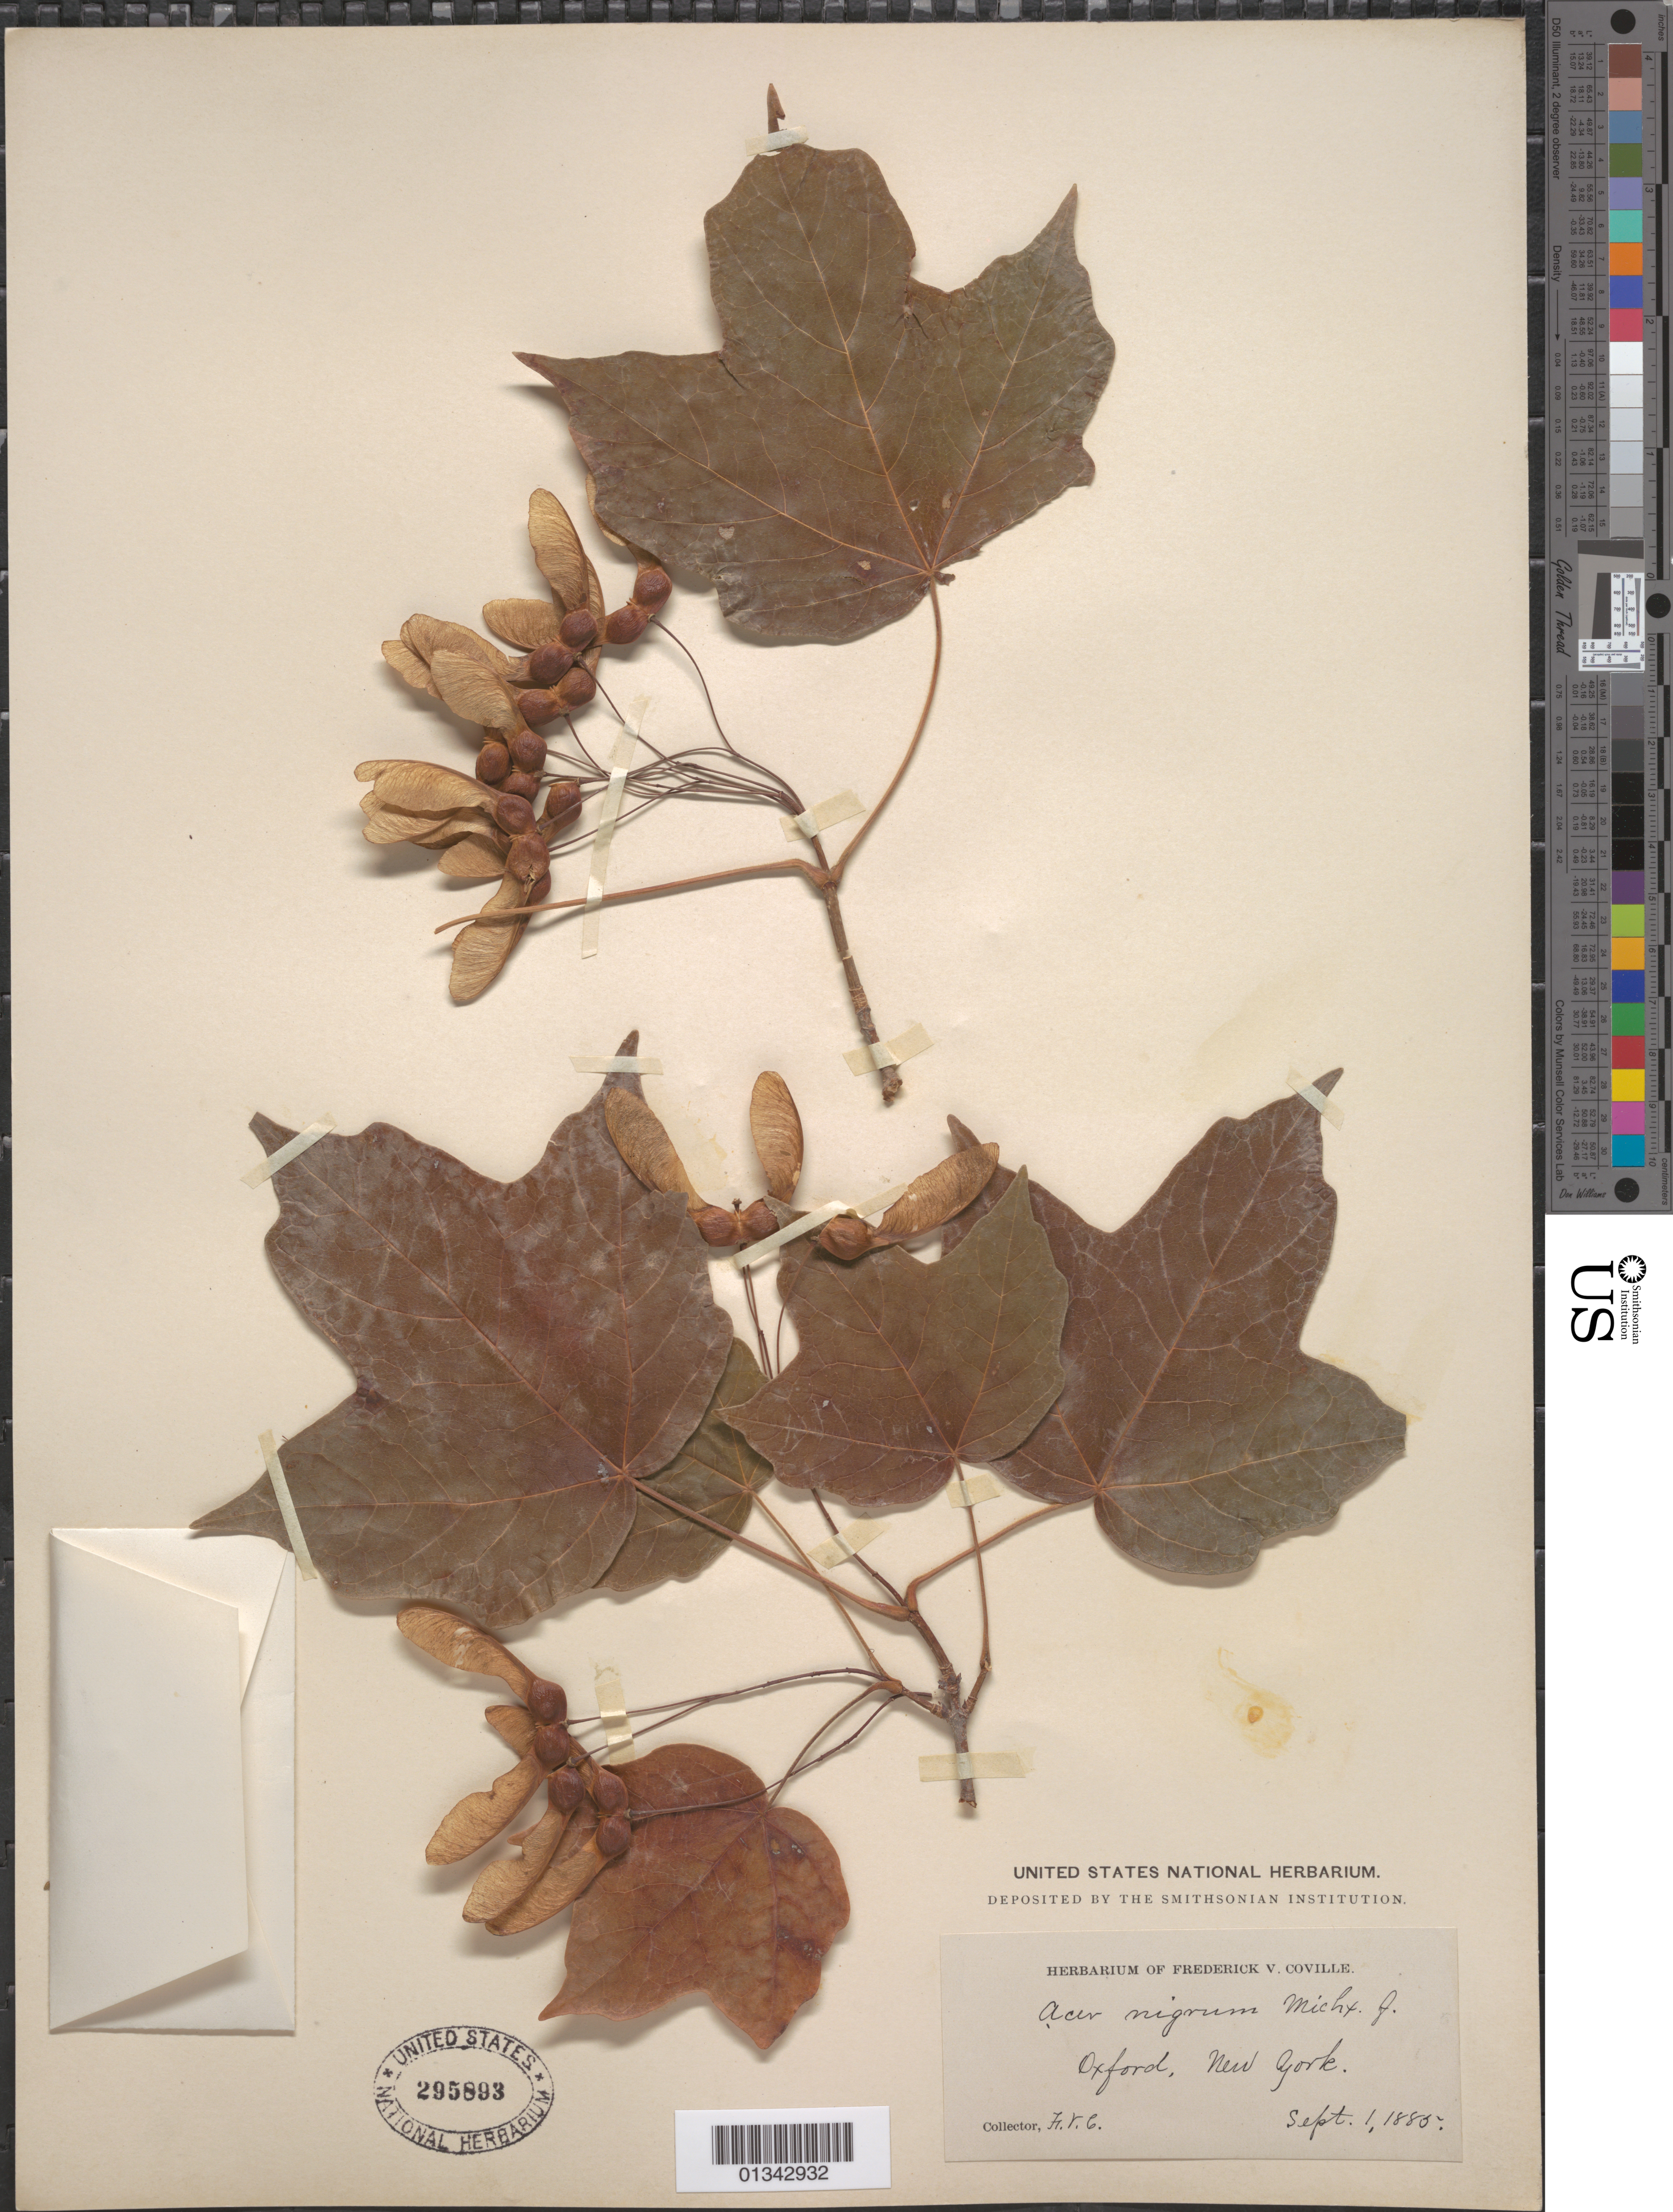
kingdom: Plantae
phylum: Tracheophyta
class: Magnoliopsida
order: Sapindales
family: Sapindaceae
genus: Acer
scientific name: Acer saccharum subsp. nigrum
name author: (F. Michx.) Desmarais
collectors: F. V. Coville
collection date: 1885-09-01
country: United States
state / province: New York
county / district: Chenango County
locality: Oxford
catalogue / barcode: US 295893